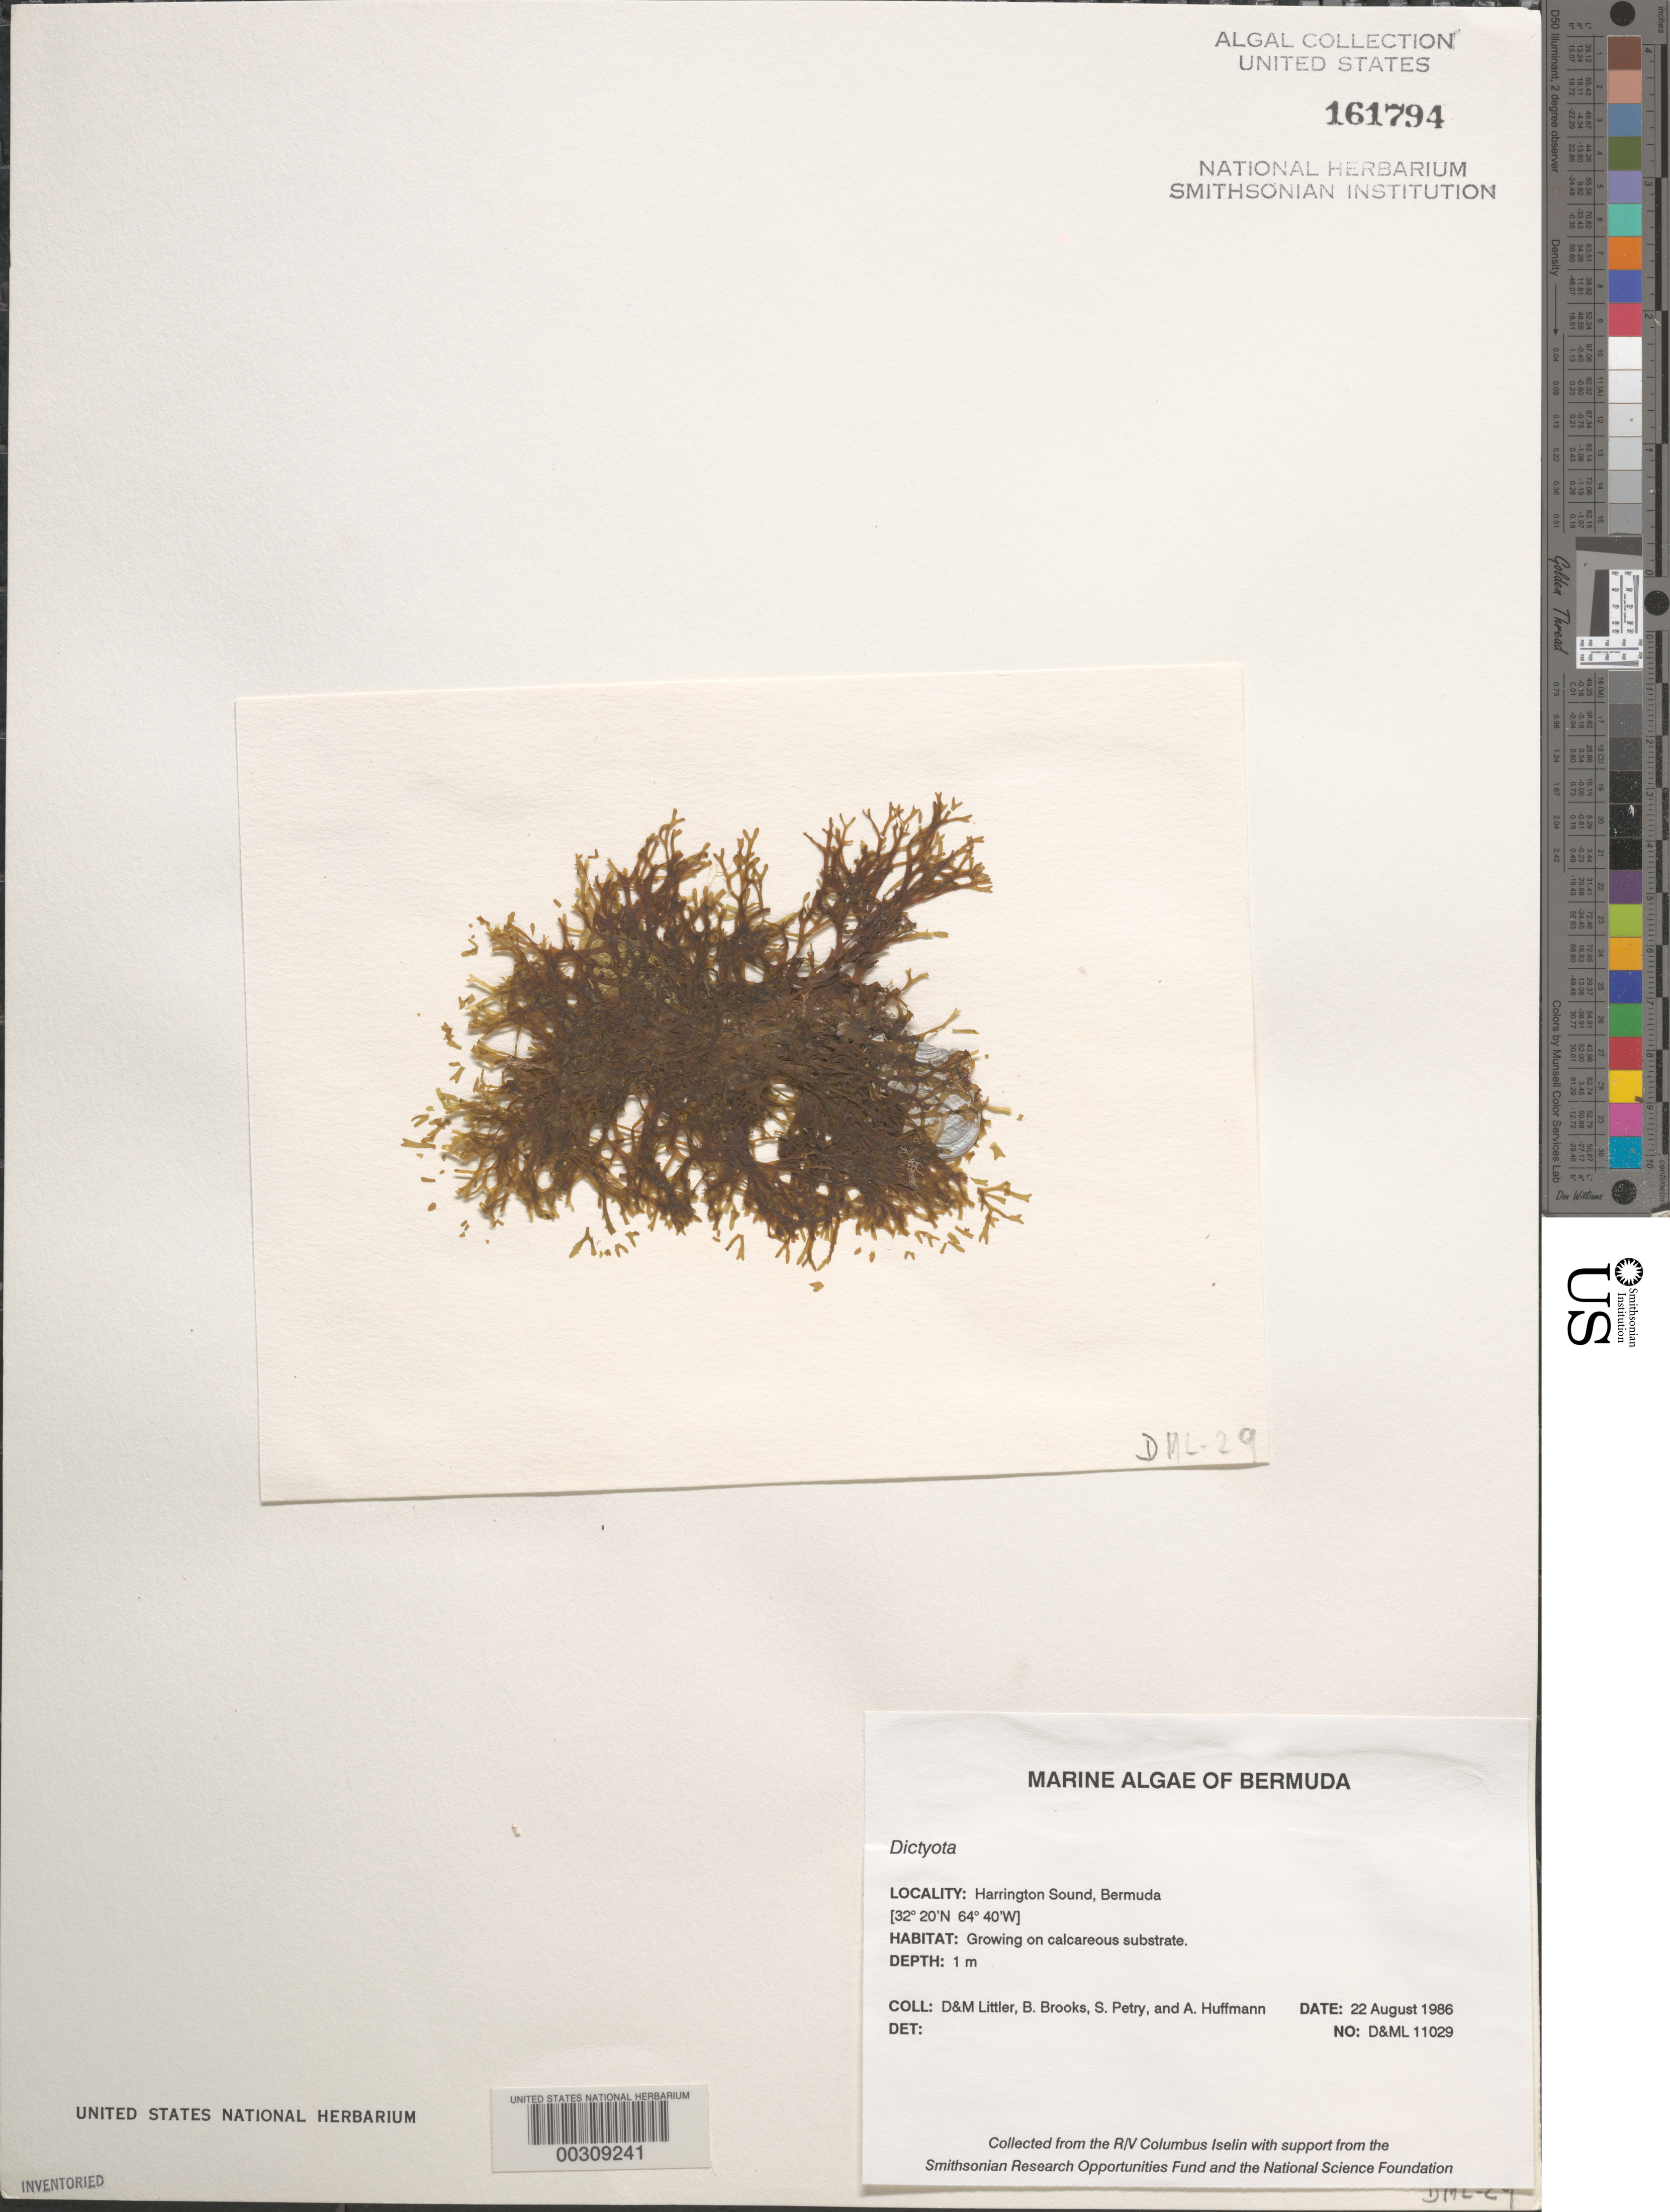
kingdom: Chromista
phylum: Ochrophyta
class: Phaeophyceae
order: Dictyotales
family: Dictyotaceae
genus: Dictyota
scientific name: Dictyota sp.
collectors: D. S. Littler, M. M. Littler & B. Brooks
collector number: D&ML 11029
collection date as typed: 22 Aug 1986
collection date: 1986-08-22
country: Bermuda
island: Bermuda Island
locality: Harrington Sound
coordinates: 32 20' N, 64 40' W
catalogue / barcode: US 161794